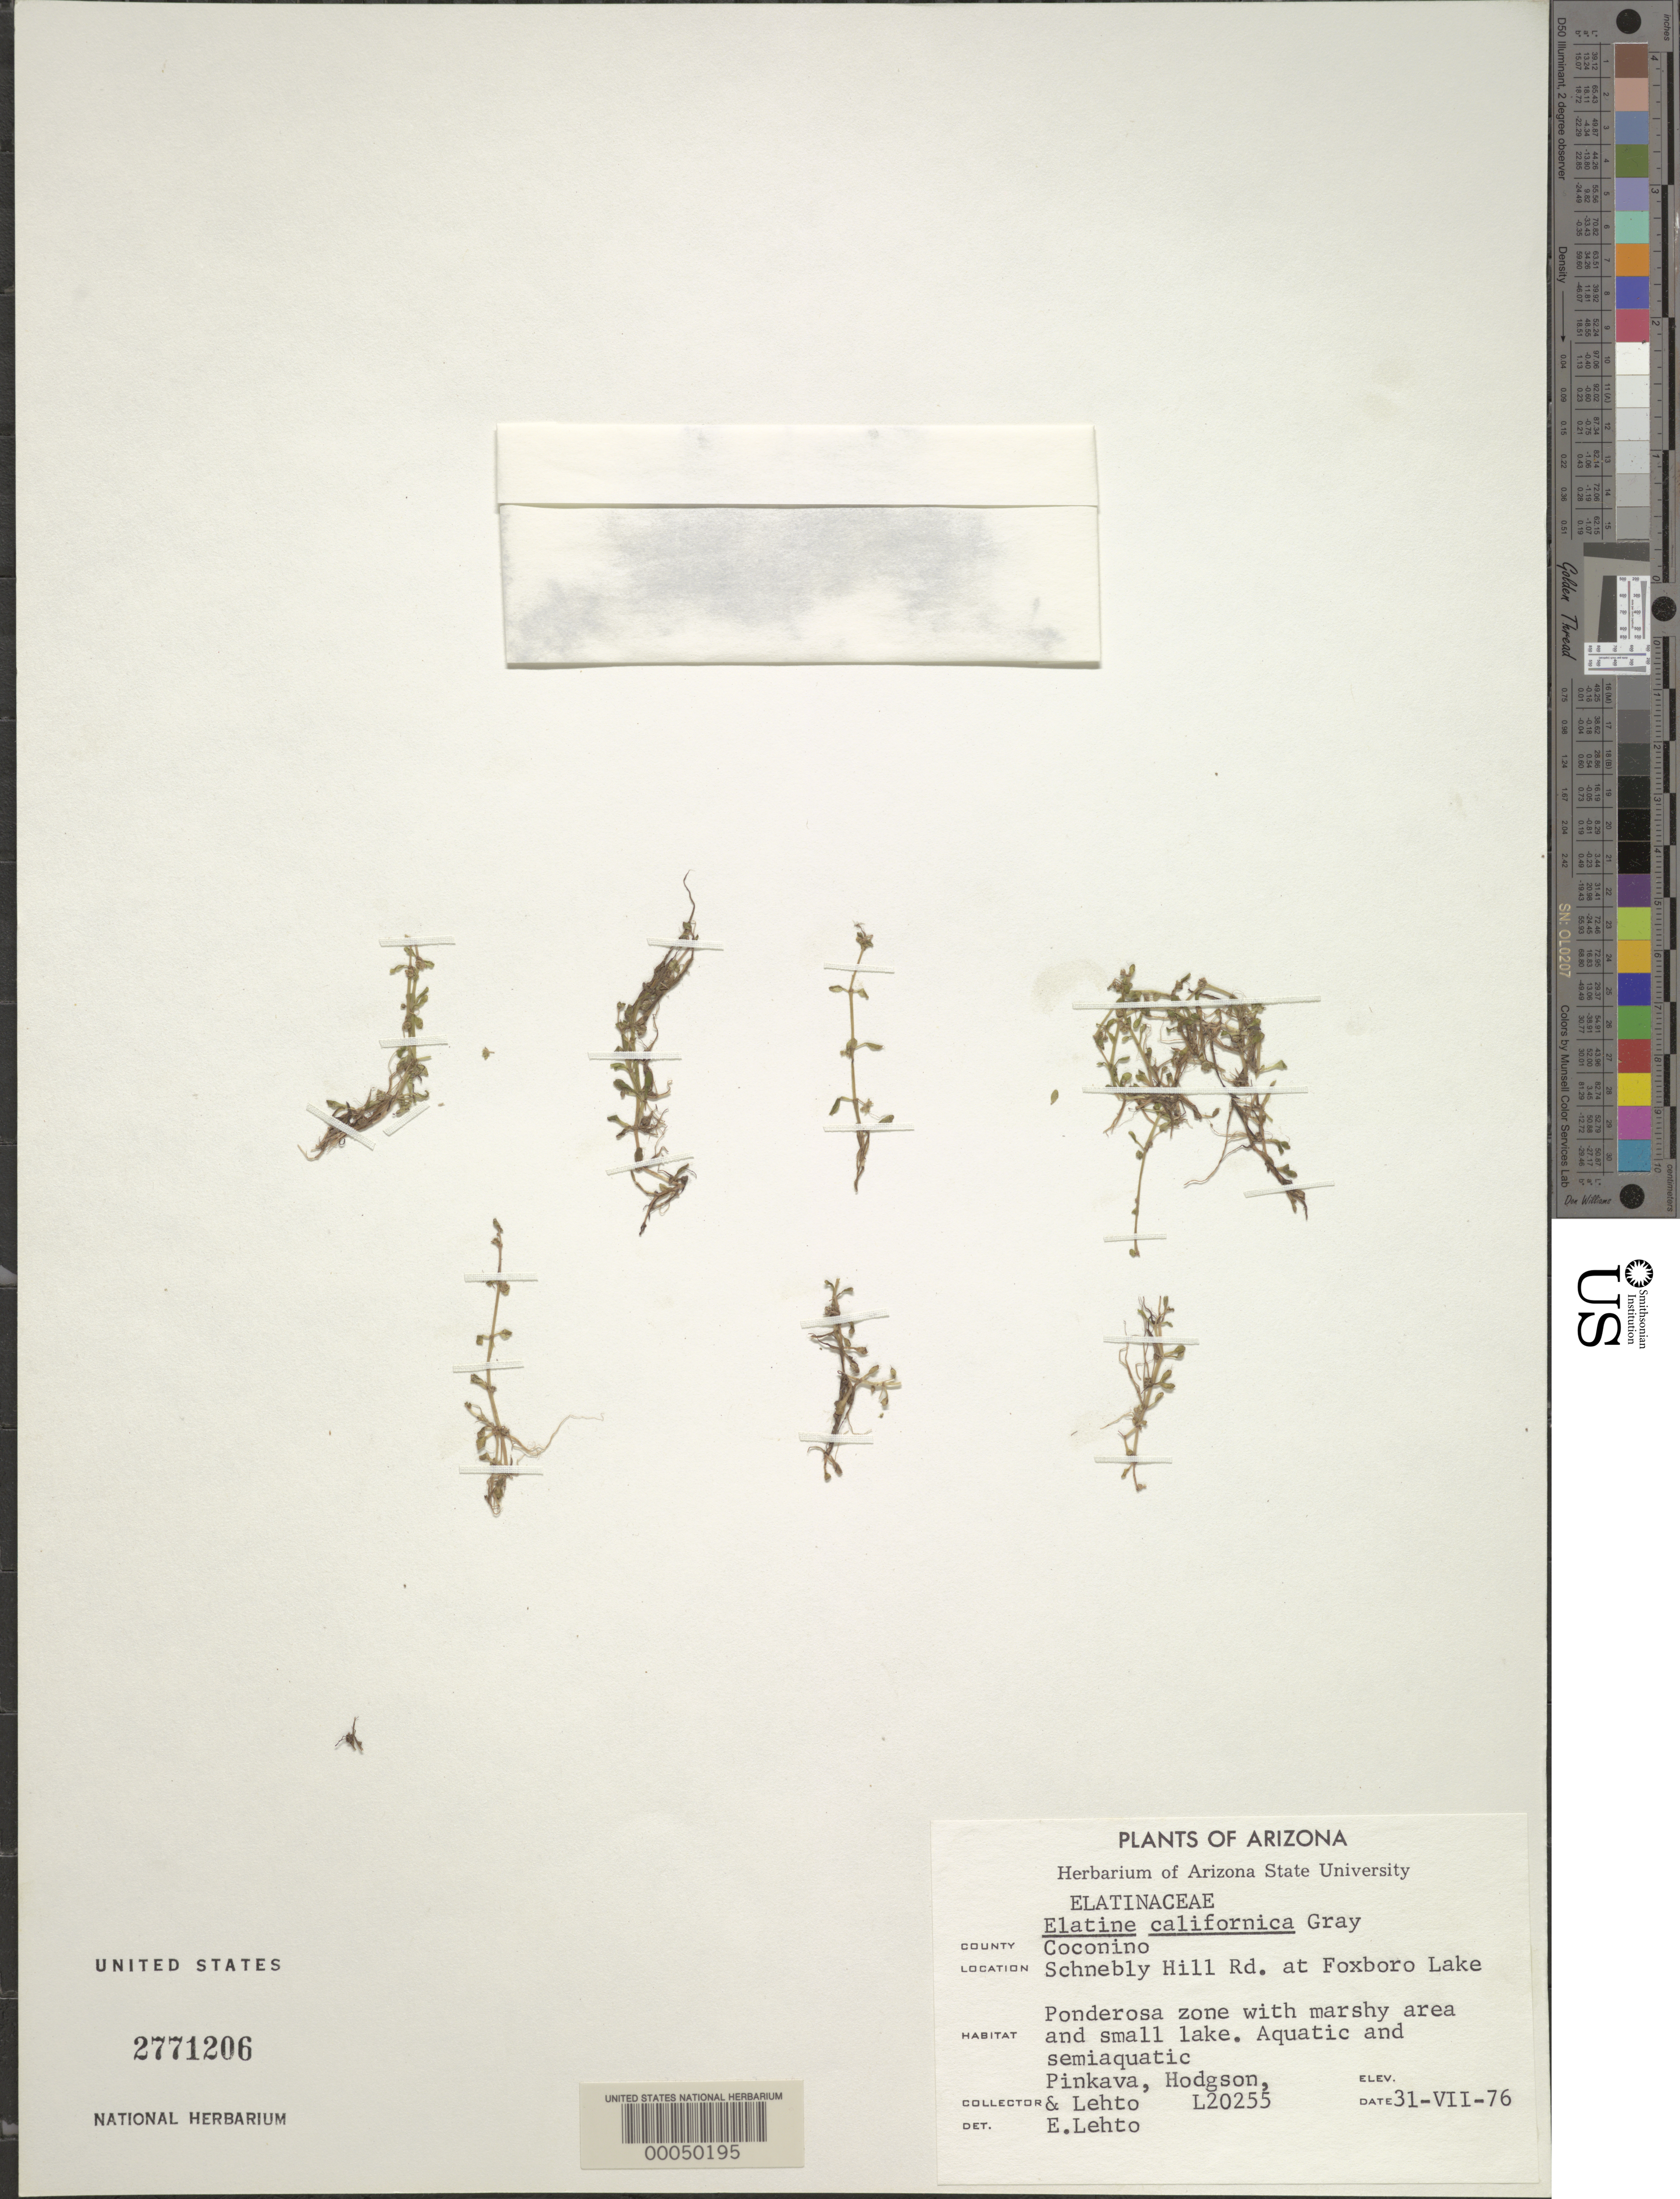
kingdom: Plantae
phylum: Tracheophyta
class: Magnoliopsida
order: Malpighiales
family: Elatinaceae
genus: Elatine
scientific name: Elatine californica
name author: A. Gray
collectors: D. J. Pinkava, -. Hodgson & E. Lehto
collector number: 20255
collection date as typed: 31 Jul 1976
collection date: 1976-07-31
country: United States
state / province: Arizona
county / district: Coconino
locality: Schnebly Hill Rd. at Foxboro Lake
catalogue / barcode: US 2771206